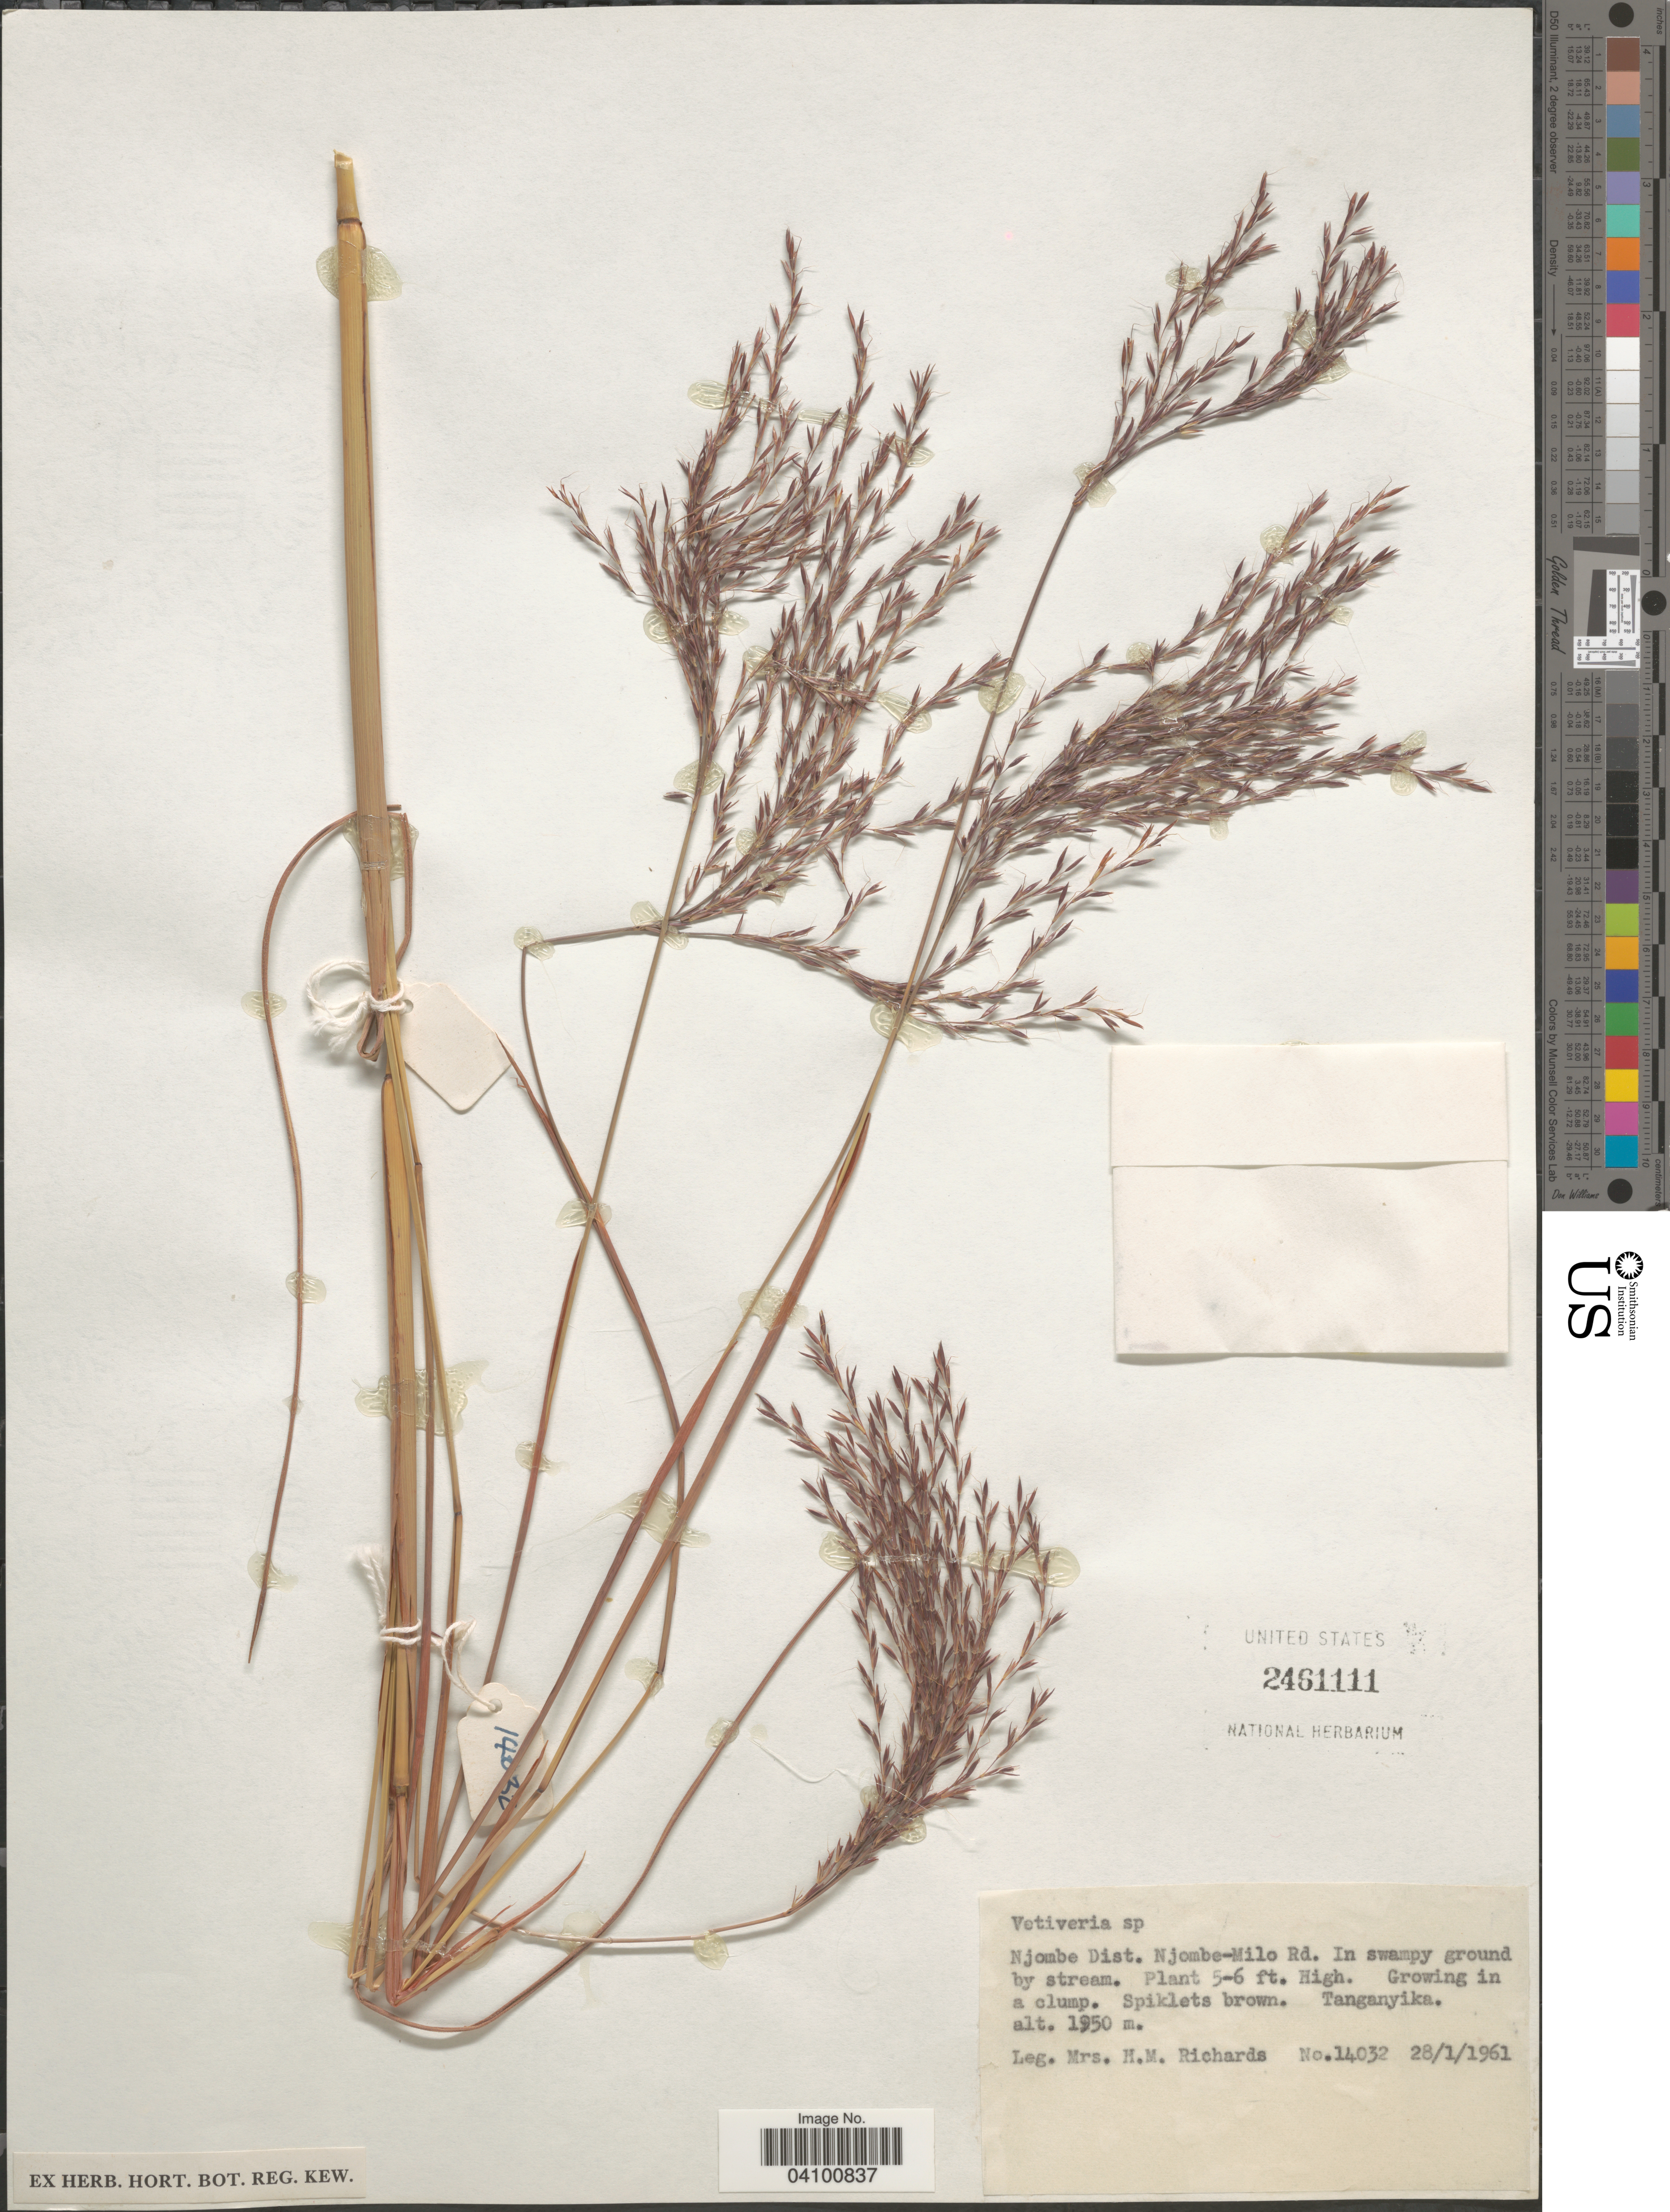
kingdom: Plantae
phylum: Tracheophyta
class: Liliopsida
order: Poales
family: Poaceae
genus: Chrysopogon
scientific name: Chrysopogon zizanioides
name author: (L.) Roberty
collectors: H. Richards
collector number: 14032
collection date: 1961-01-28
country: Tanzania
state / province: Njombe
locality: Njombe Dist. Njombe-Milo Rd. Tanganyika.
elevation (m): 1950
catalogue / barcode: US 2461111